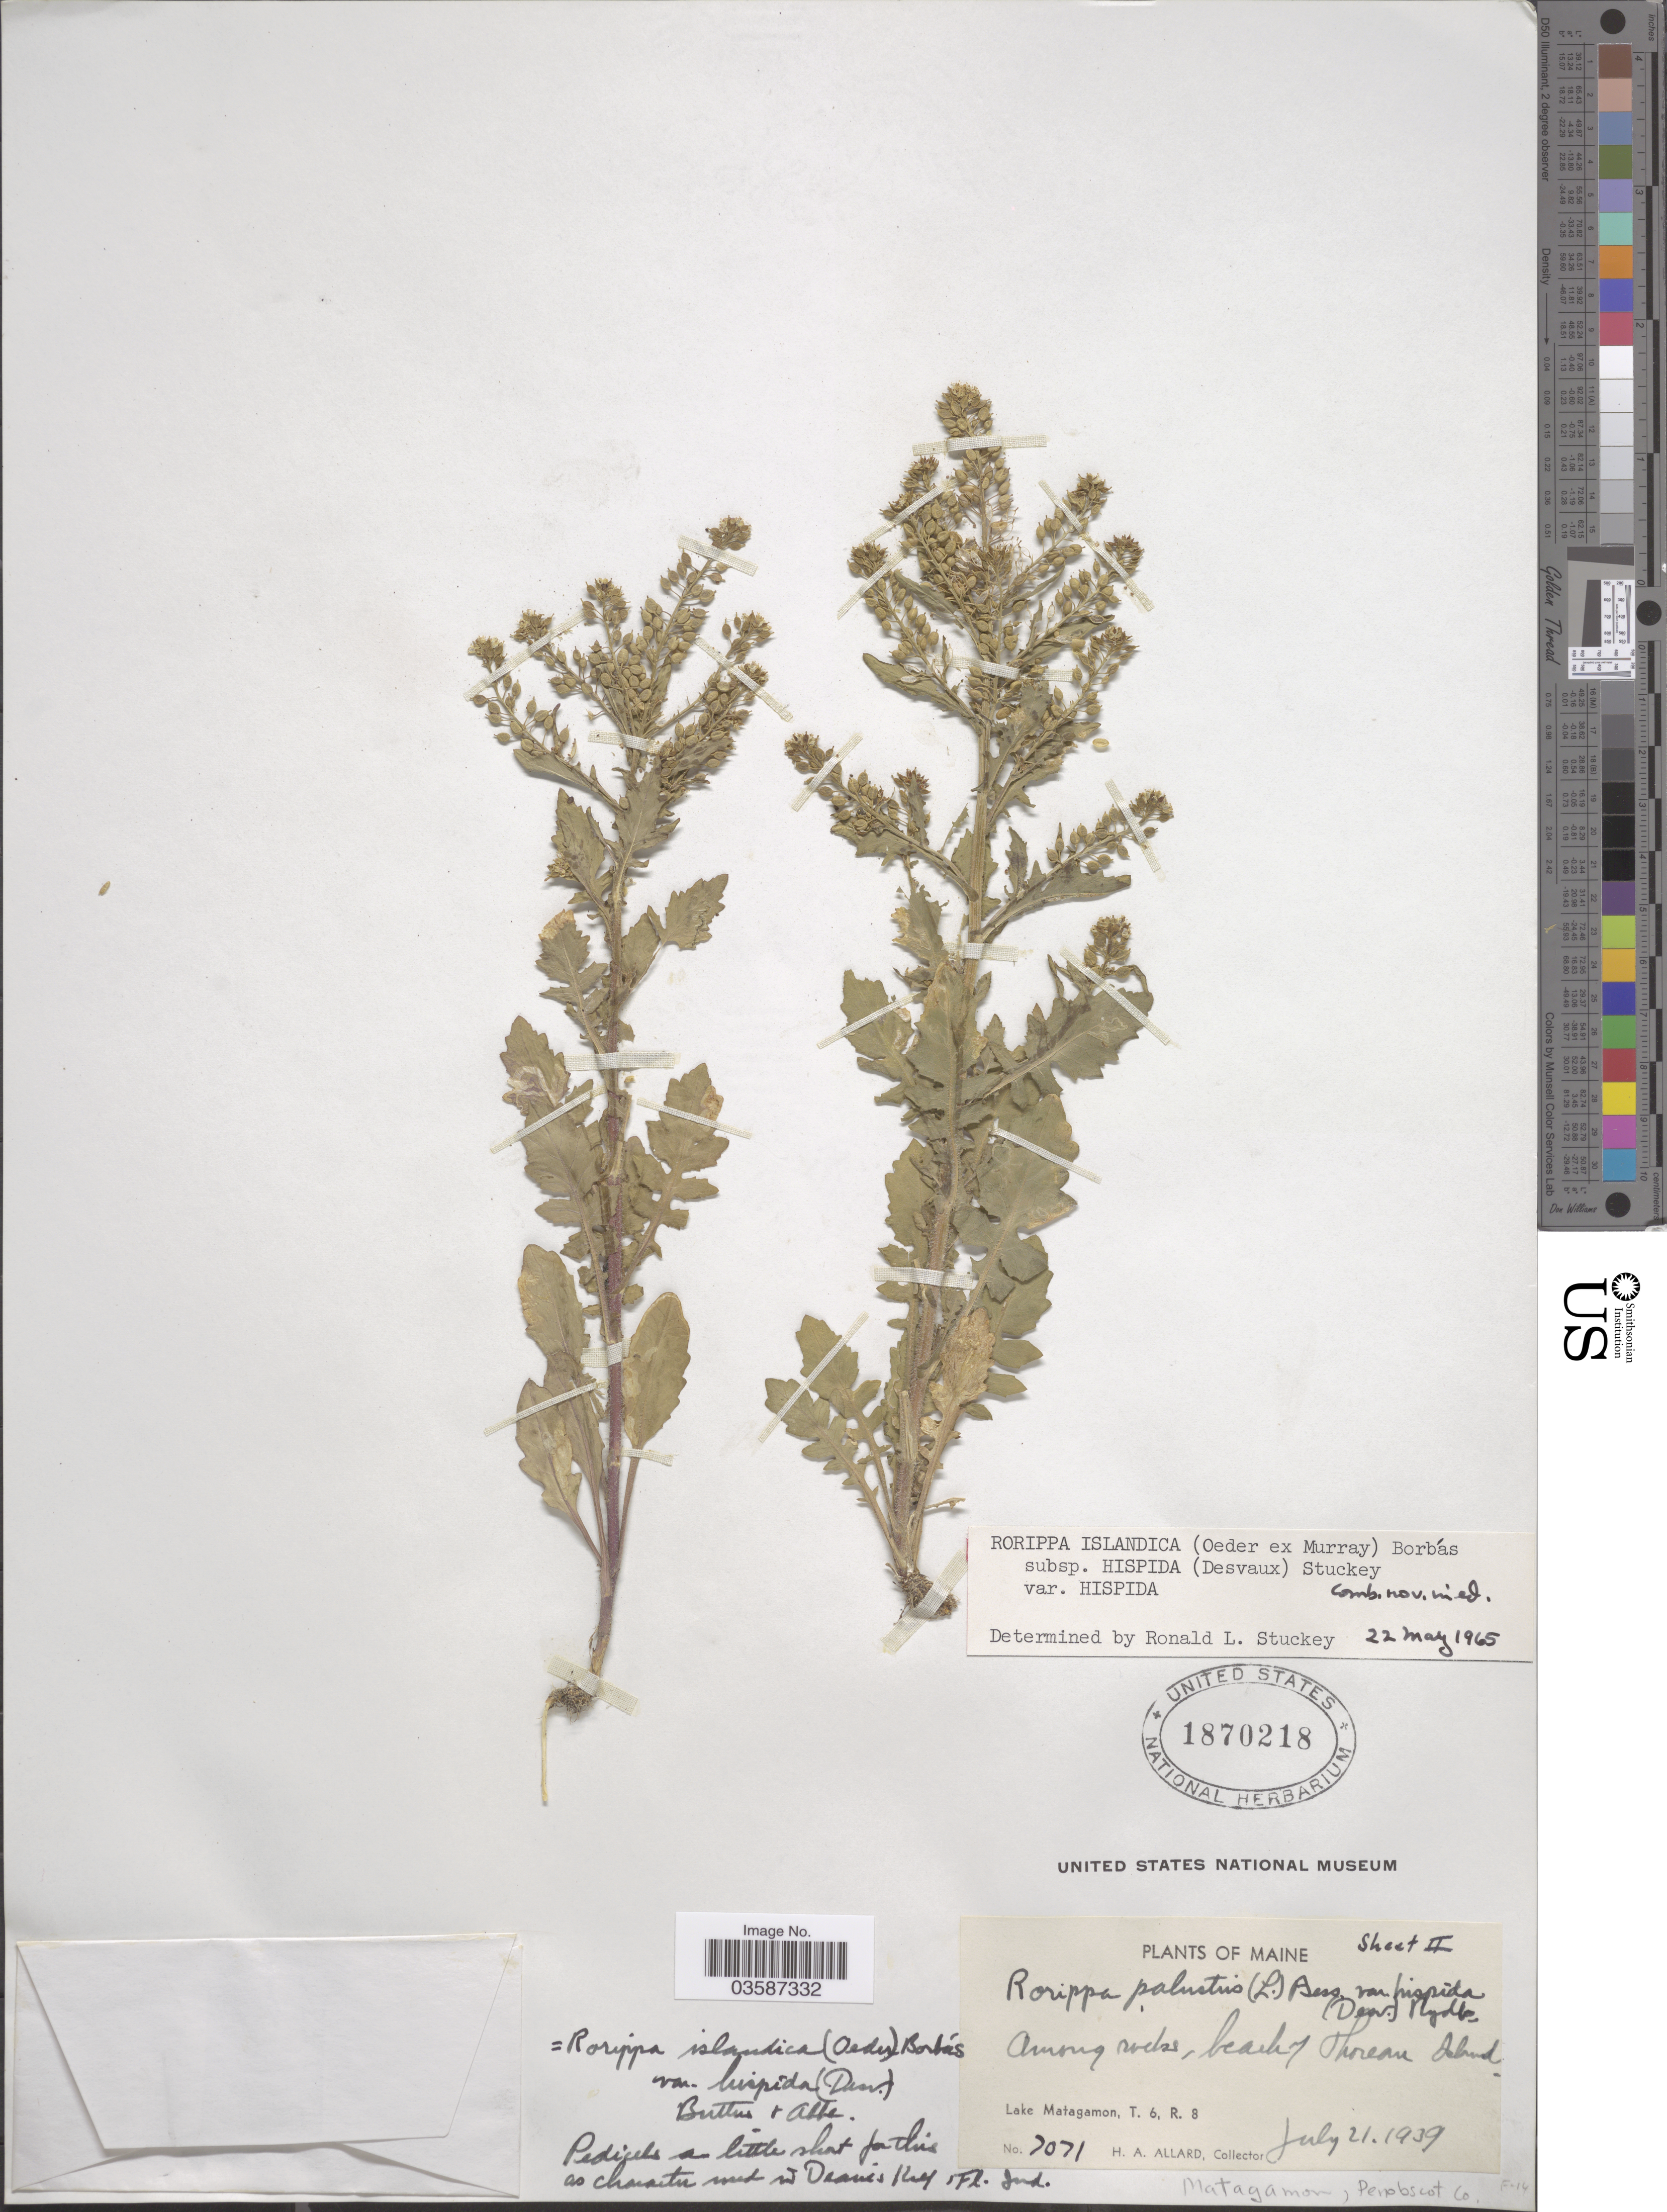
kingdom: Plantae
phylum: Tracheophyta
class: Magnoliopsida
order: Brassicales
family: Brassicaceae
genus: Rorippa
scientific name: Rorippa islandica var. hispida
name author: (Desv.) Butters & Abbe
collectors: H. A. Allard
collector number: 7071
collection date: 1939-07-21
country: United States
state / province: Maine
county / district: Penobscot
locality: Among rocks, beach of Thorean Island. Lake Matagamon, T. 6, R. 8. Matagamon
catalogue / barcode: US 1870218